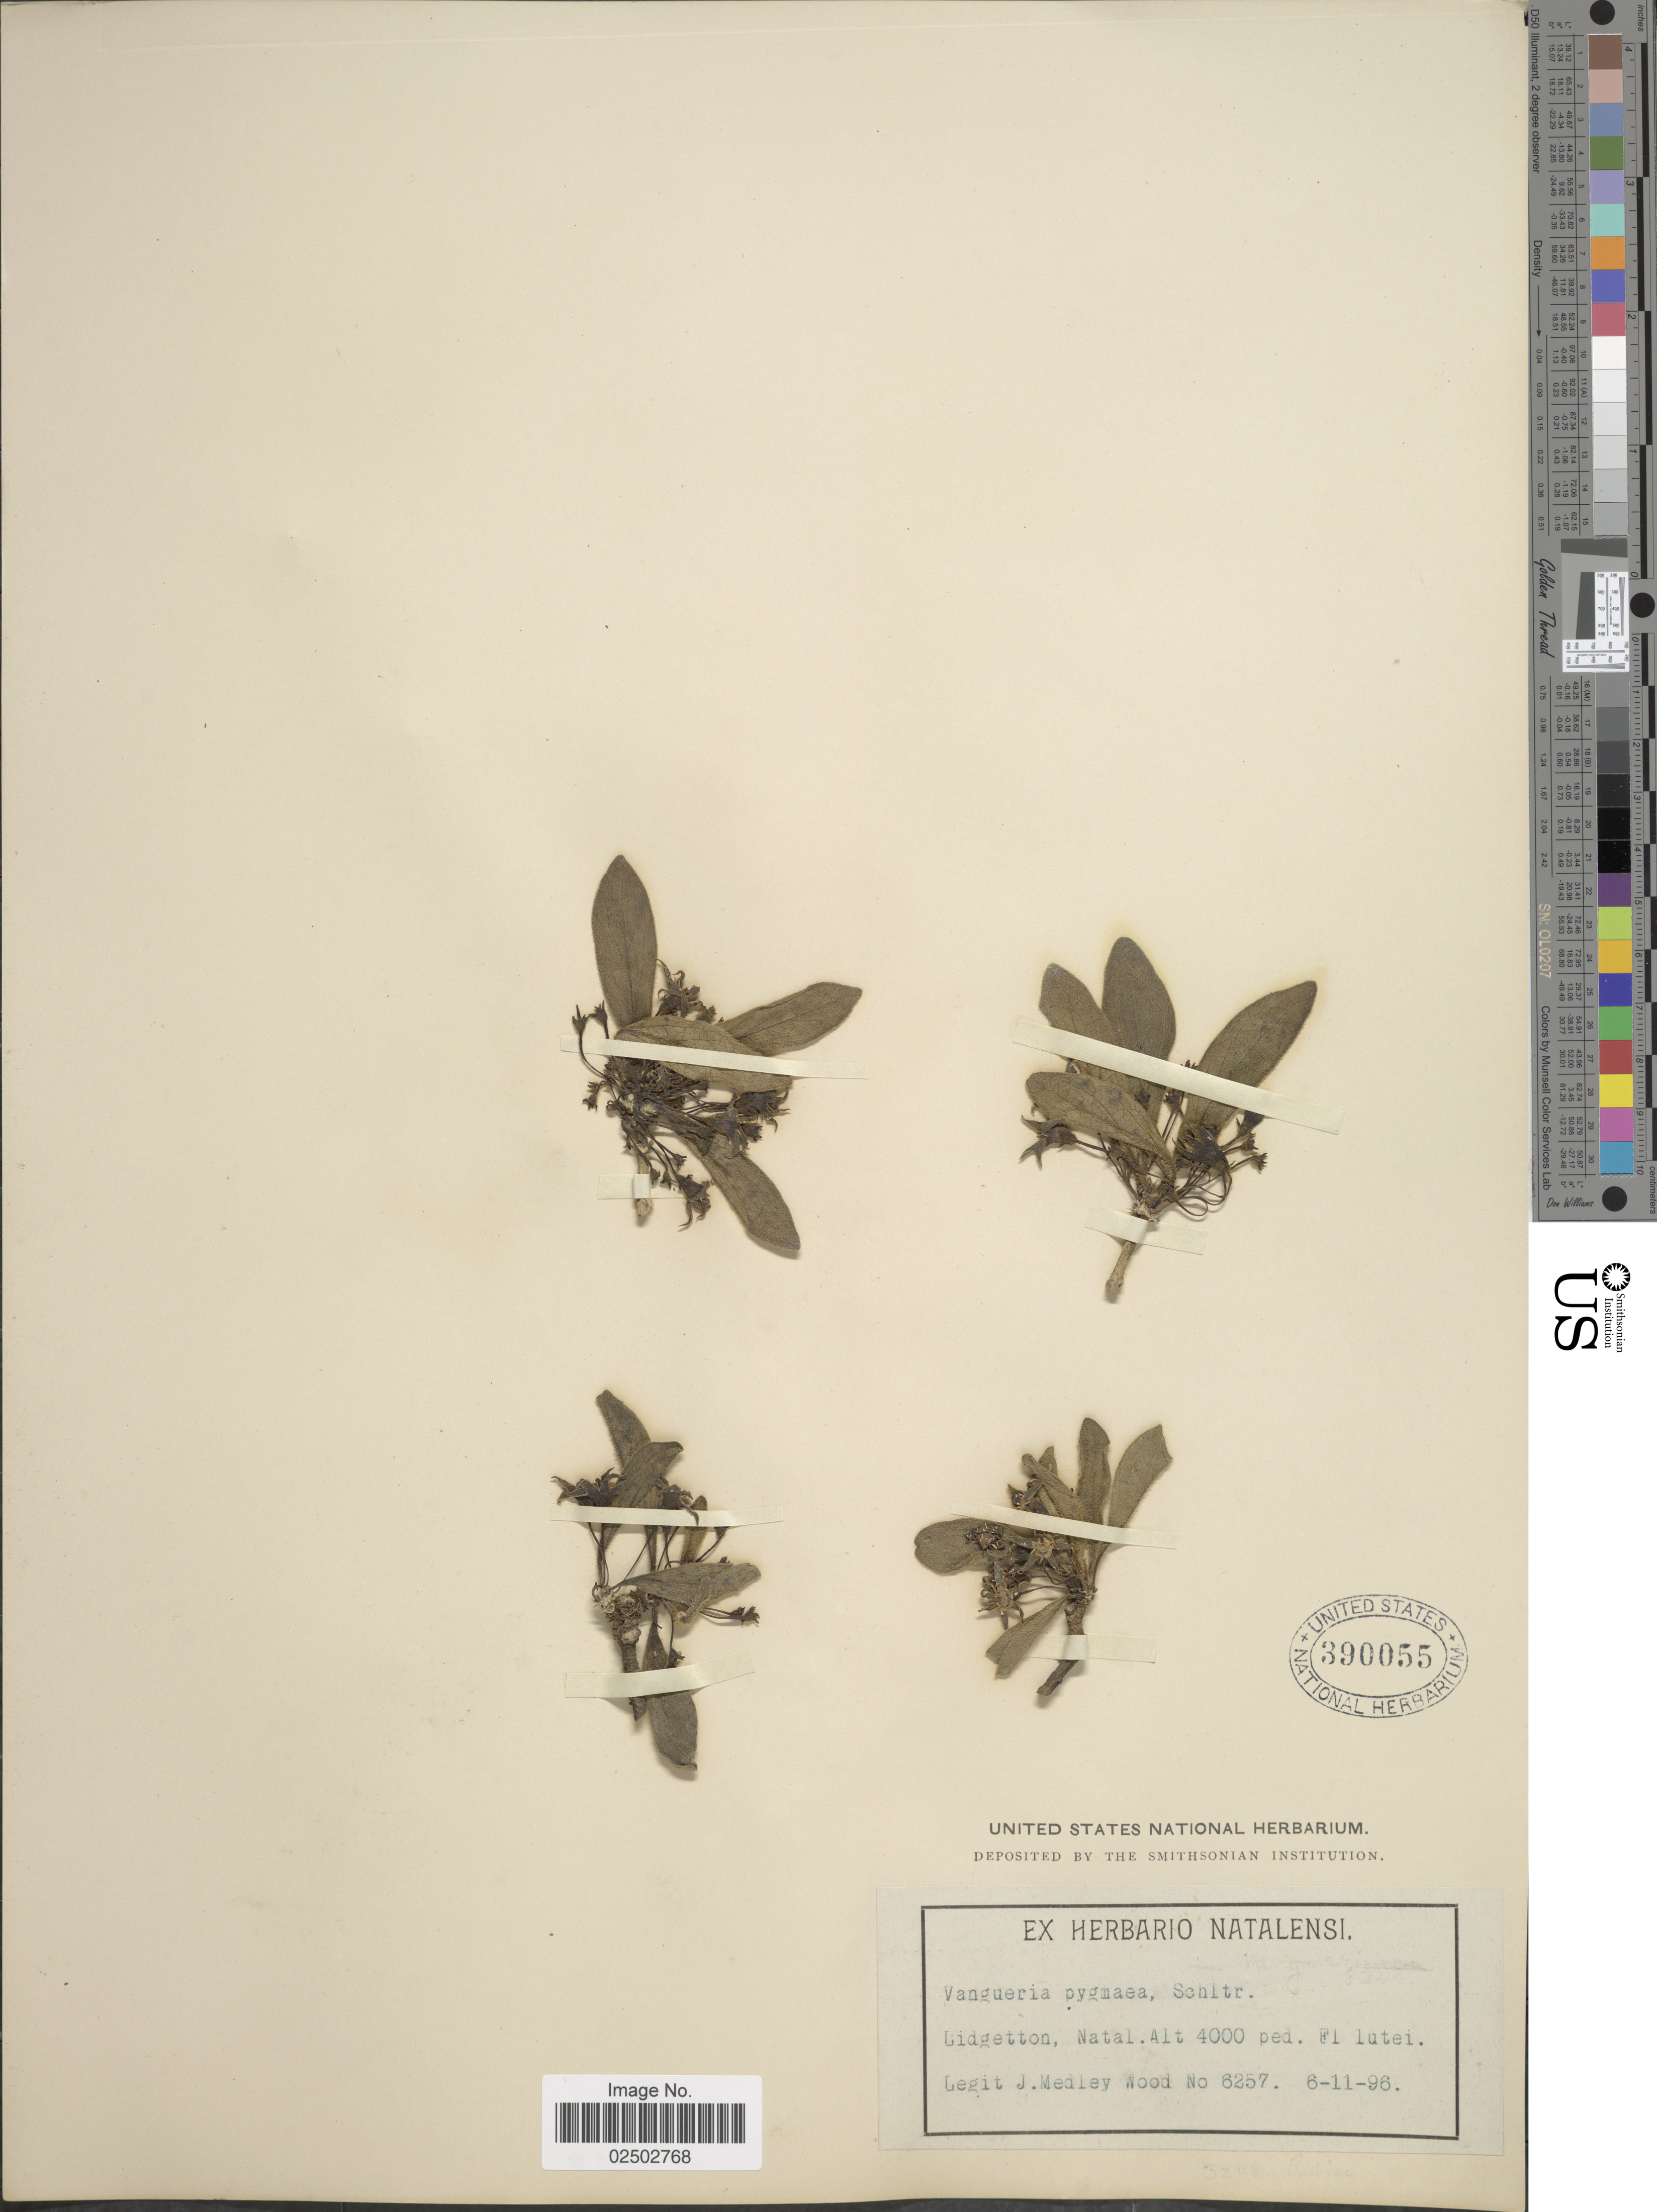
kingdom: Plantae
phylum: Tracheophyta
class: Magnoliopsida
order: Gentianales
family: Rubiaceae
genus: Vangueria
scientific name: Vangueria pygmaea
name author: Schltr.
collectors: J. Medley Wood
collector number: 6257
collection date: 1896-11-06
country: South Africa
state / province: KwaZulu-Natal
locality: Lidgetton, Natal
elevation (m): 1219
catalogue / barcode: US 390055